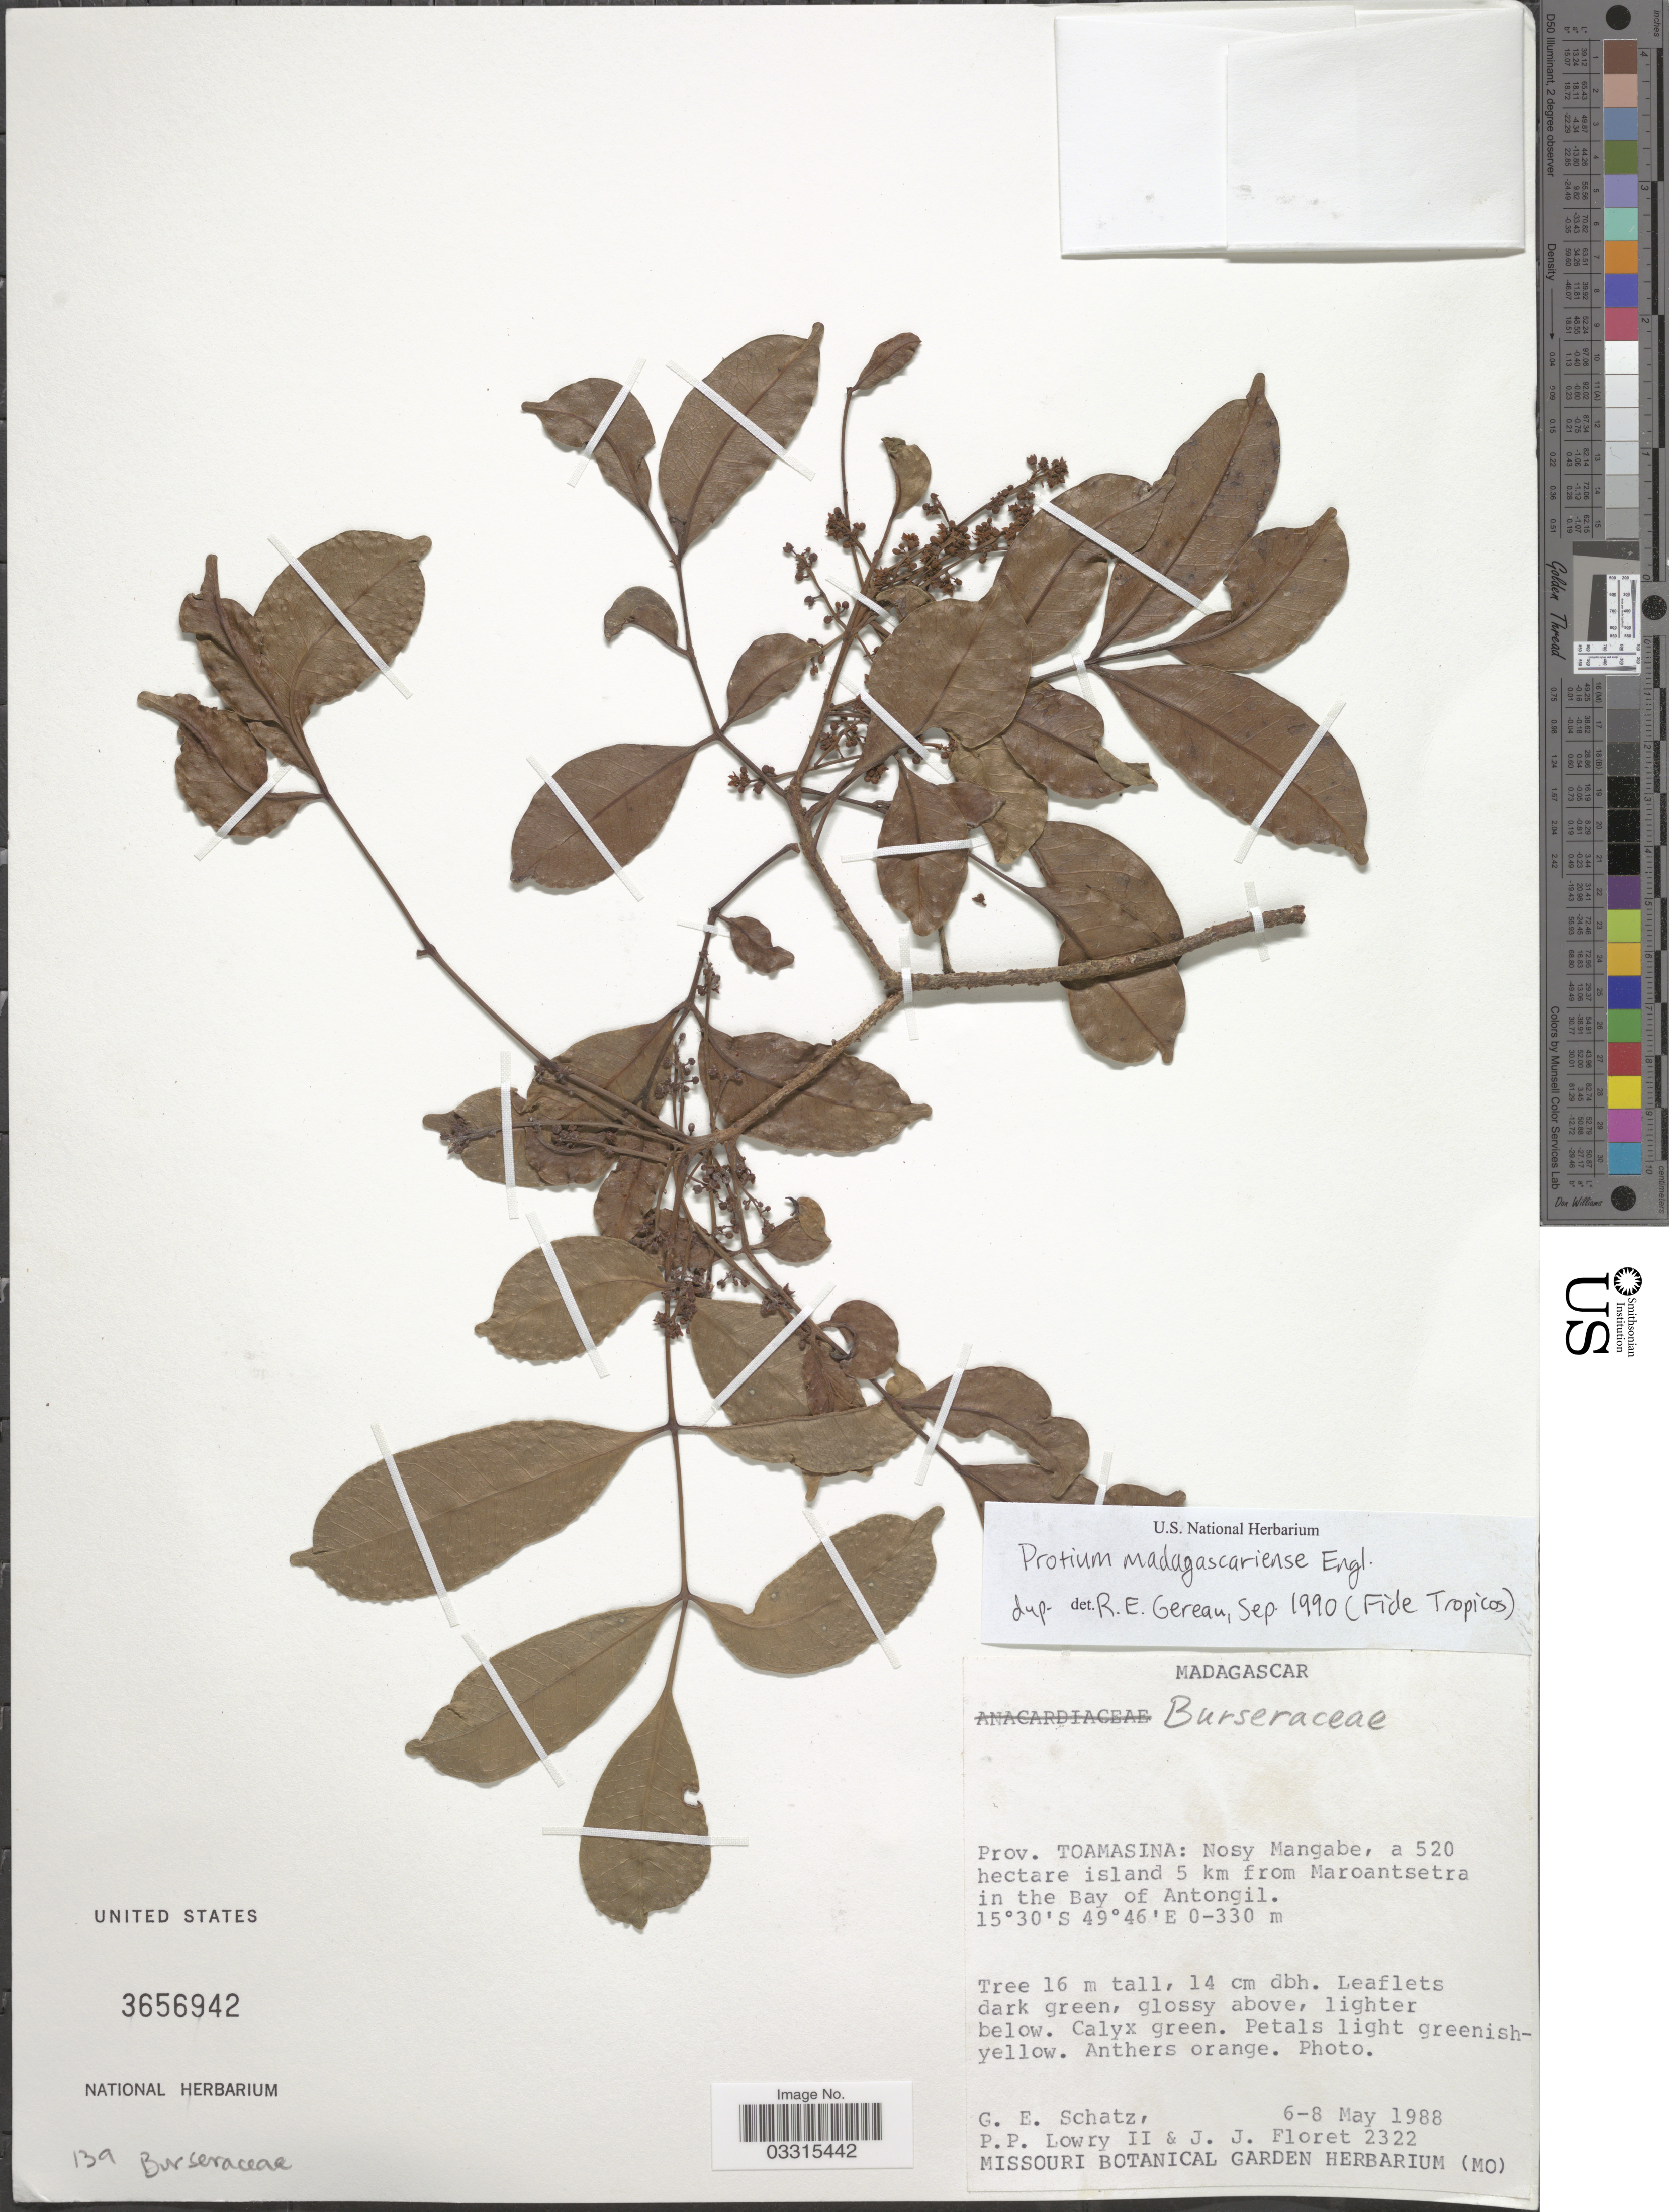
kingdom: Plantae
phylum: Tracheophyta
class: Magnoliopsida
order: Sapindales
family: Burseraceae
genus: Protium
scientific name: Protium madagascariense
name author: Engl.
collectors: G. Schatz, P. P. Lowry & J. Floret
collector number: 2322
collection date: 1988-05-06/1988-05-08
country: Madagascar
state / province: Analanjirofo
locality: Nosy Mangabe, a 520 hectare island 5 km from Maroantsetra in the Bay of Antongil.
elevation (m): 0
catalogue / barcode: US 3656942